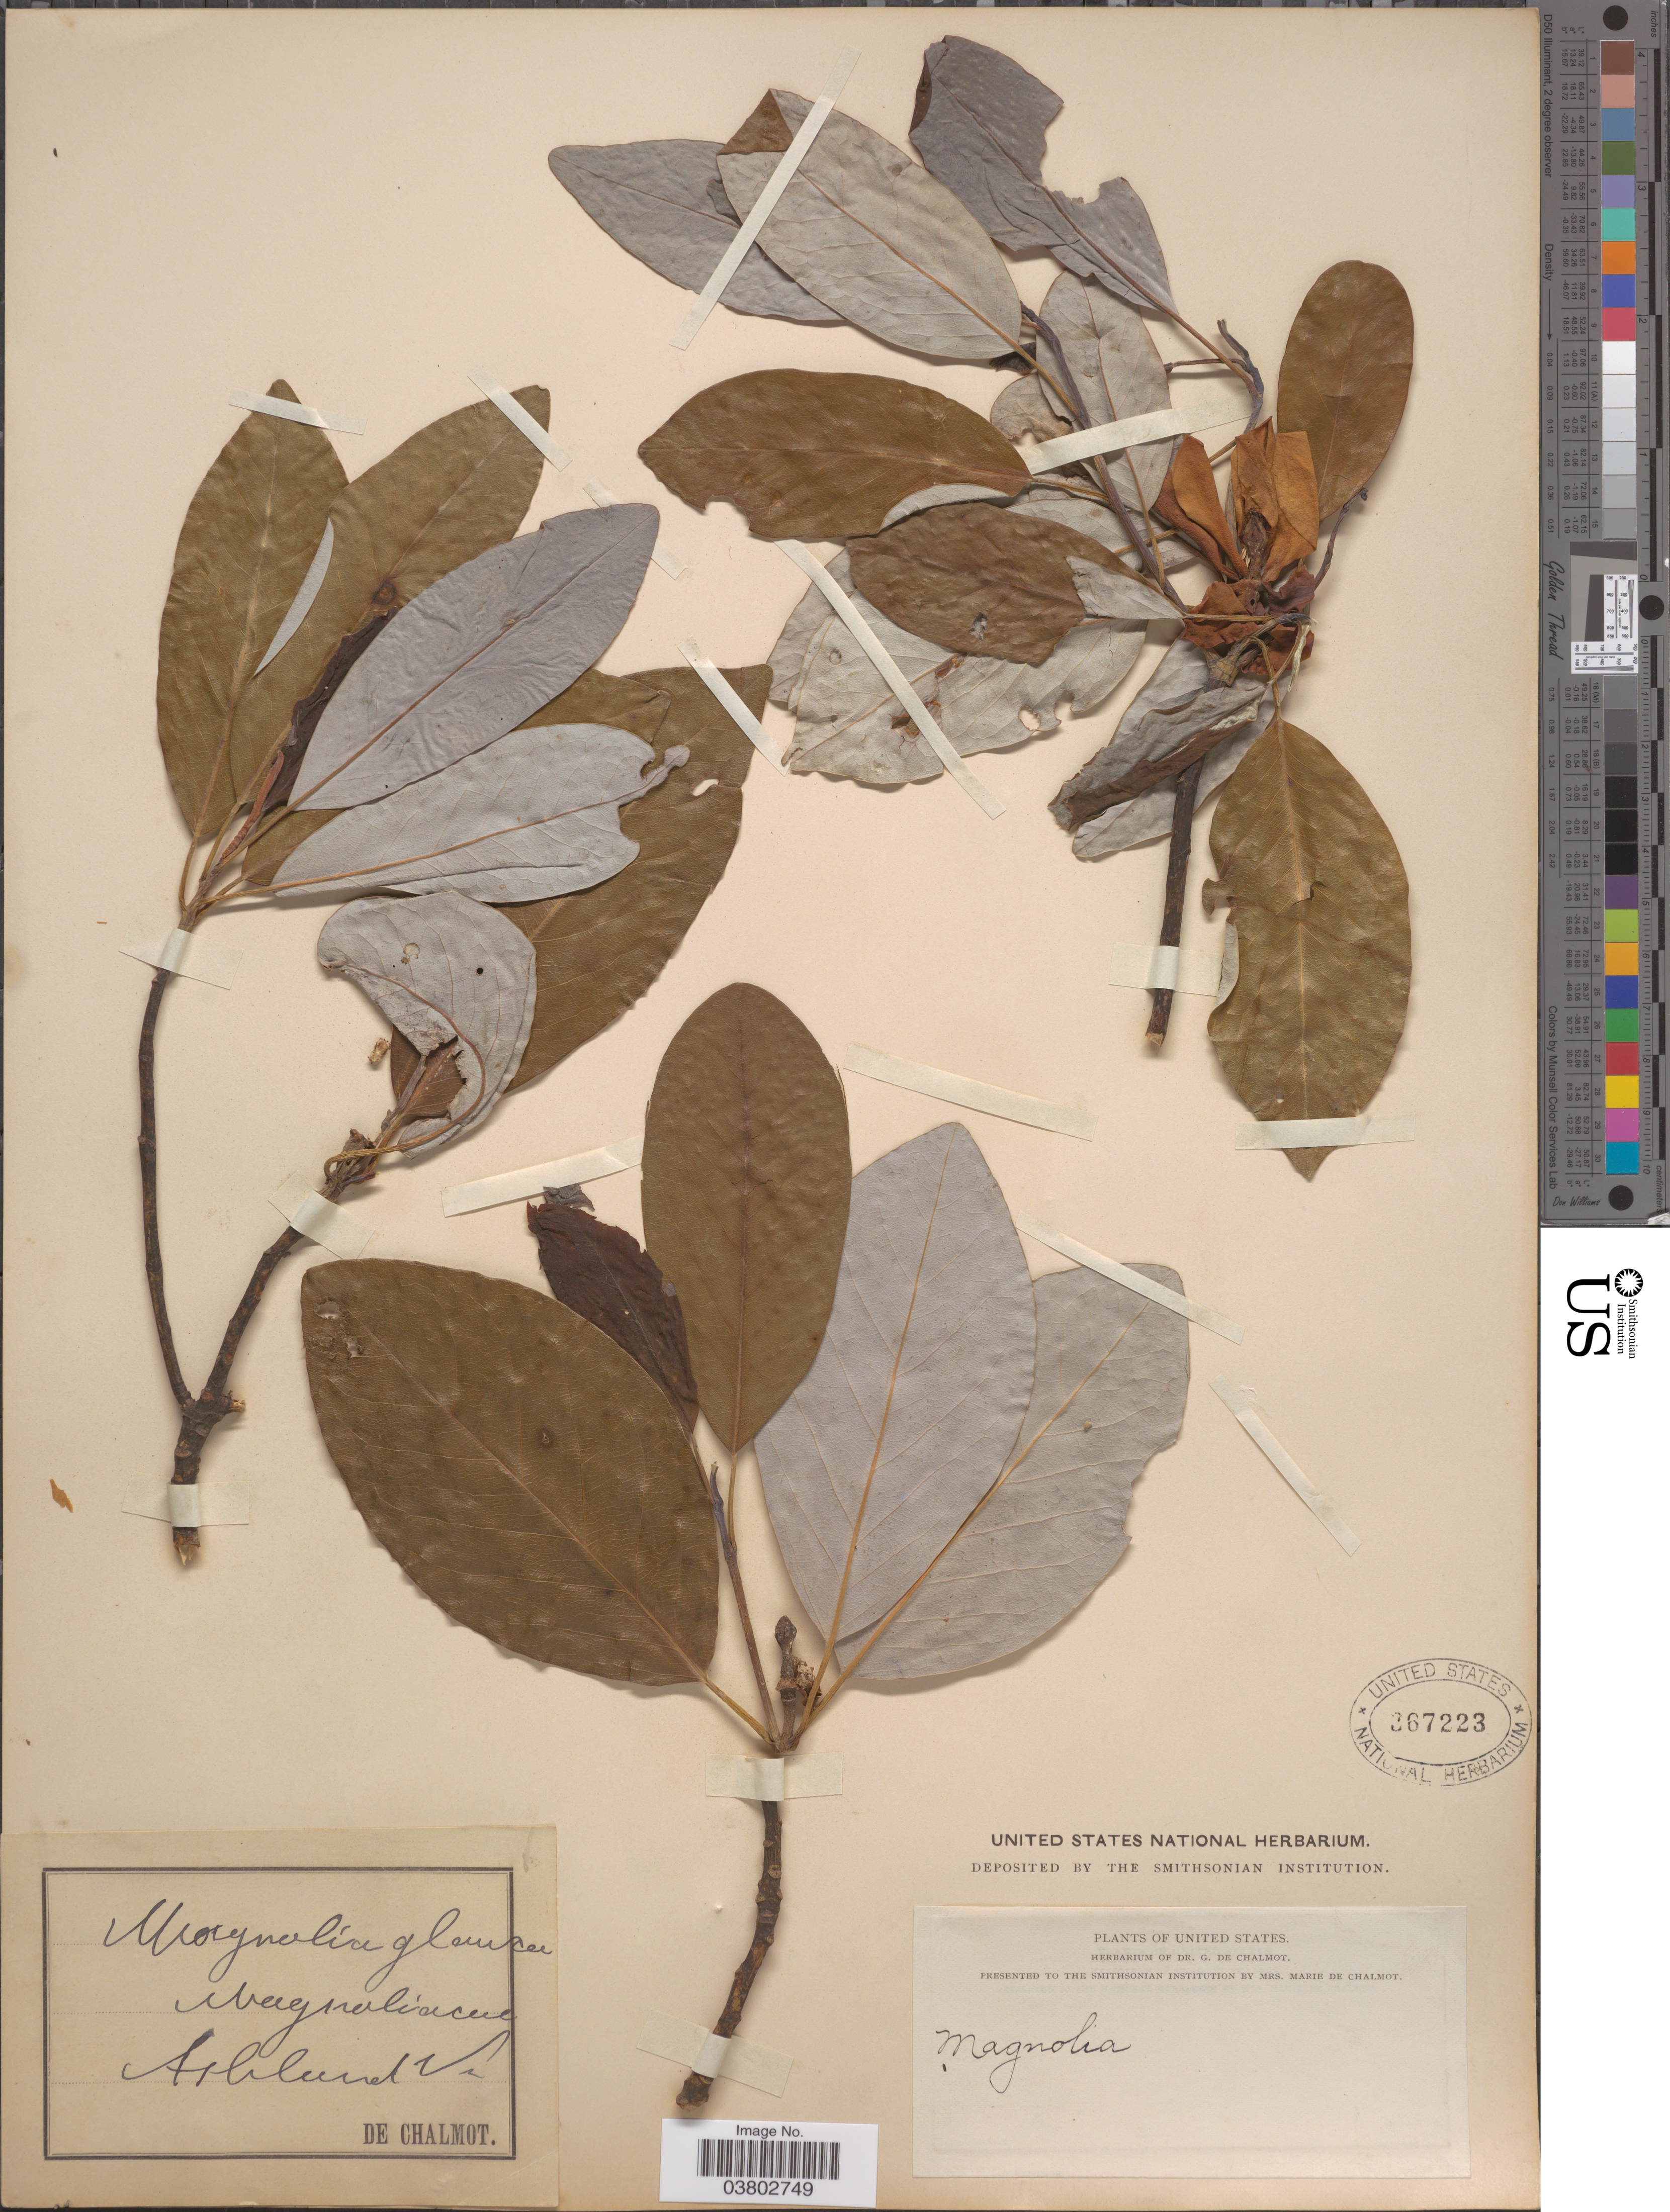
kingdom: Plantae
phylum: Tracheophyta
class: Magnoliopsida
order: Magnoliales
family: Magnoliaceae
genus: Magnolia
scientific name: Magnolia virginiana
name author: L.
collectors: G. de Chalmot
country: United States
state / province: Virginia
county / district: Hanover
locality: Ashland.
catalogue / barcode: US 367223